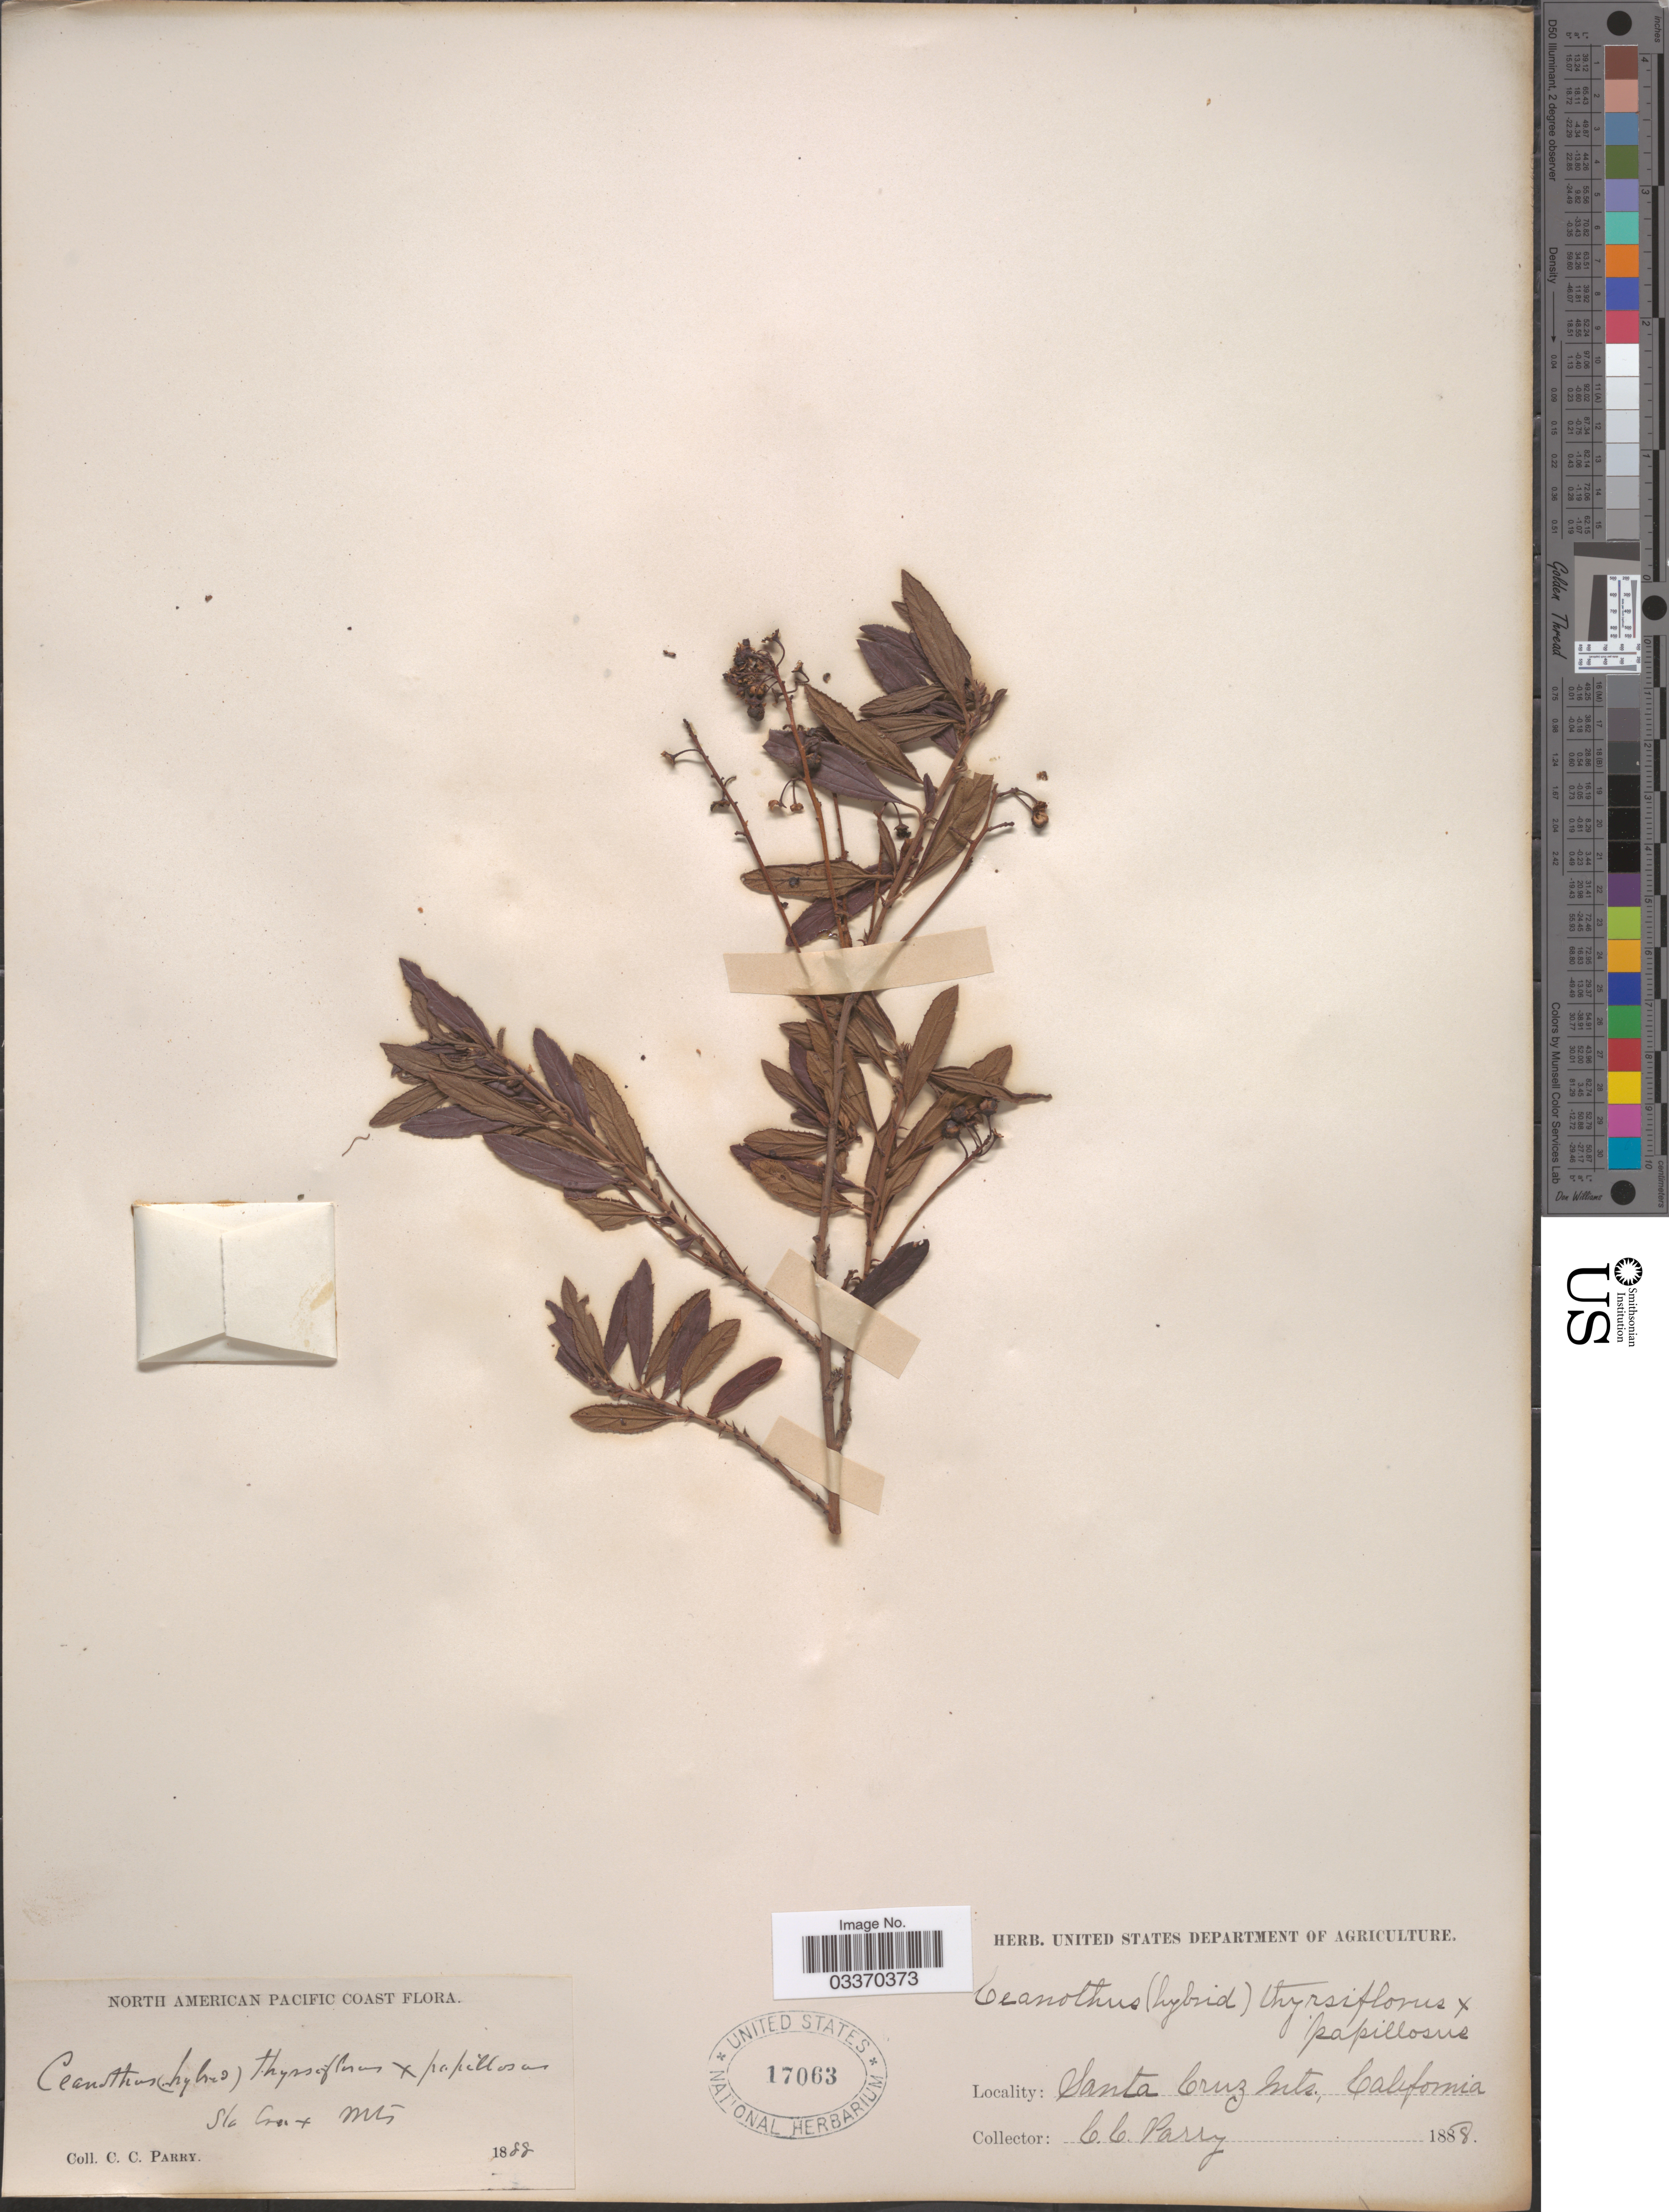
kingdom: Plantae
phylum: Tracheophyta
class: Magnoliopsida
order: Rosales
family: Rhamnaceae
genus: Ceanothus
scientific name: Ceanothus thyrsiflorus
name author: Eschsch.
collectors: C. C. Parry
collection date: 1888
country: United States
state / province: California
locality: Santa Cruz Mts.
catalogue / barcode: US 17063